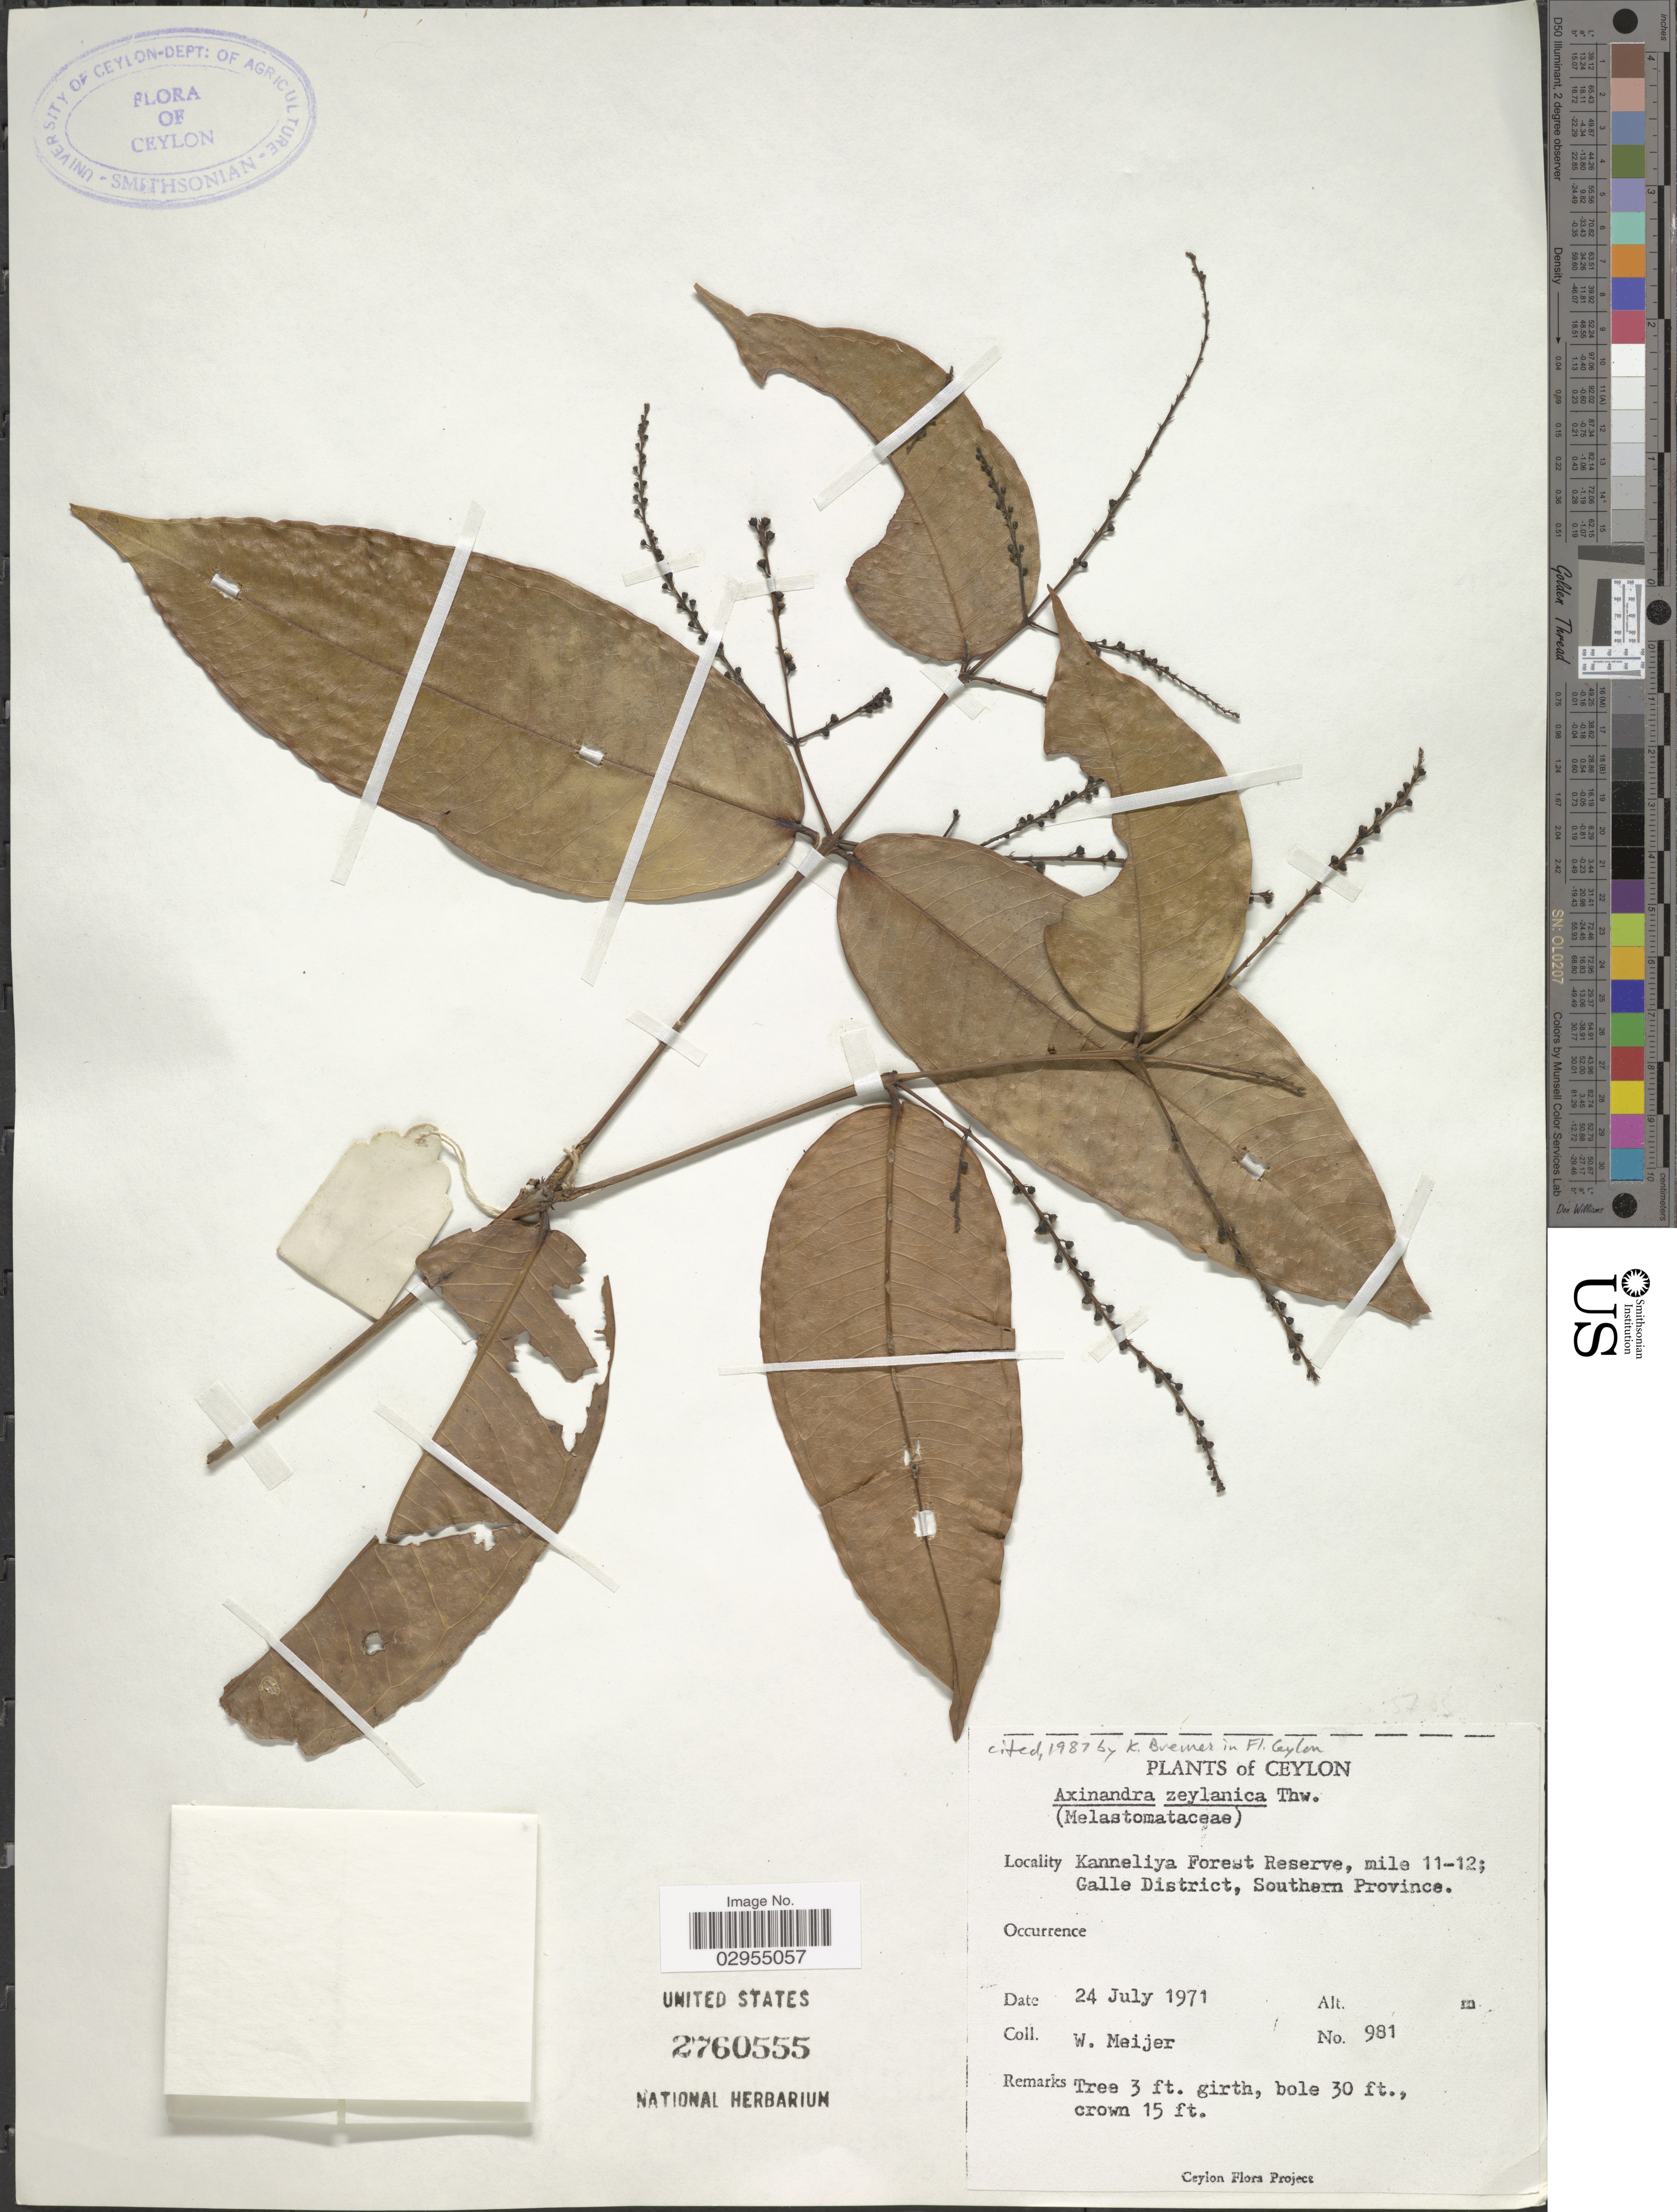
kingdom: Plantae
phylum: Tracheophyta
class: Magnoliopsida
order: Myrtales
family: Crypteroniaceae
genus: Axinandra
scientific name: Axinandra zeylanica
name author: Thwaites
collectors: W. Meijer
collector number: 981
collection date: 1971-07-24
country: Sri Lanka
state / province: Southern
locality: Ceylon. Kanneliya Forest Reserve, mile 11-12; Galle District.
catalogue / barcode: US 2760555